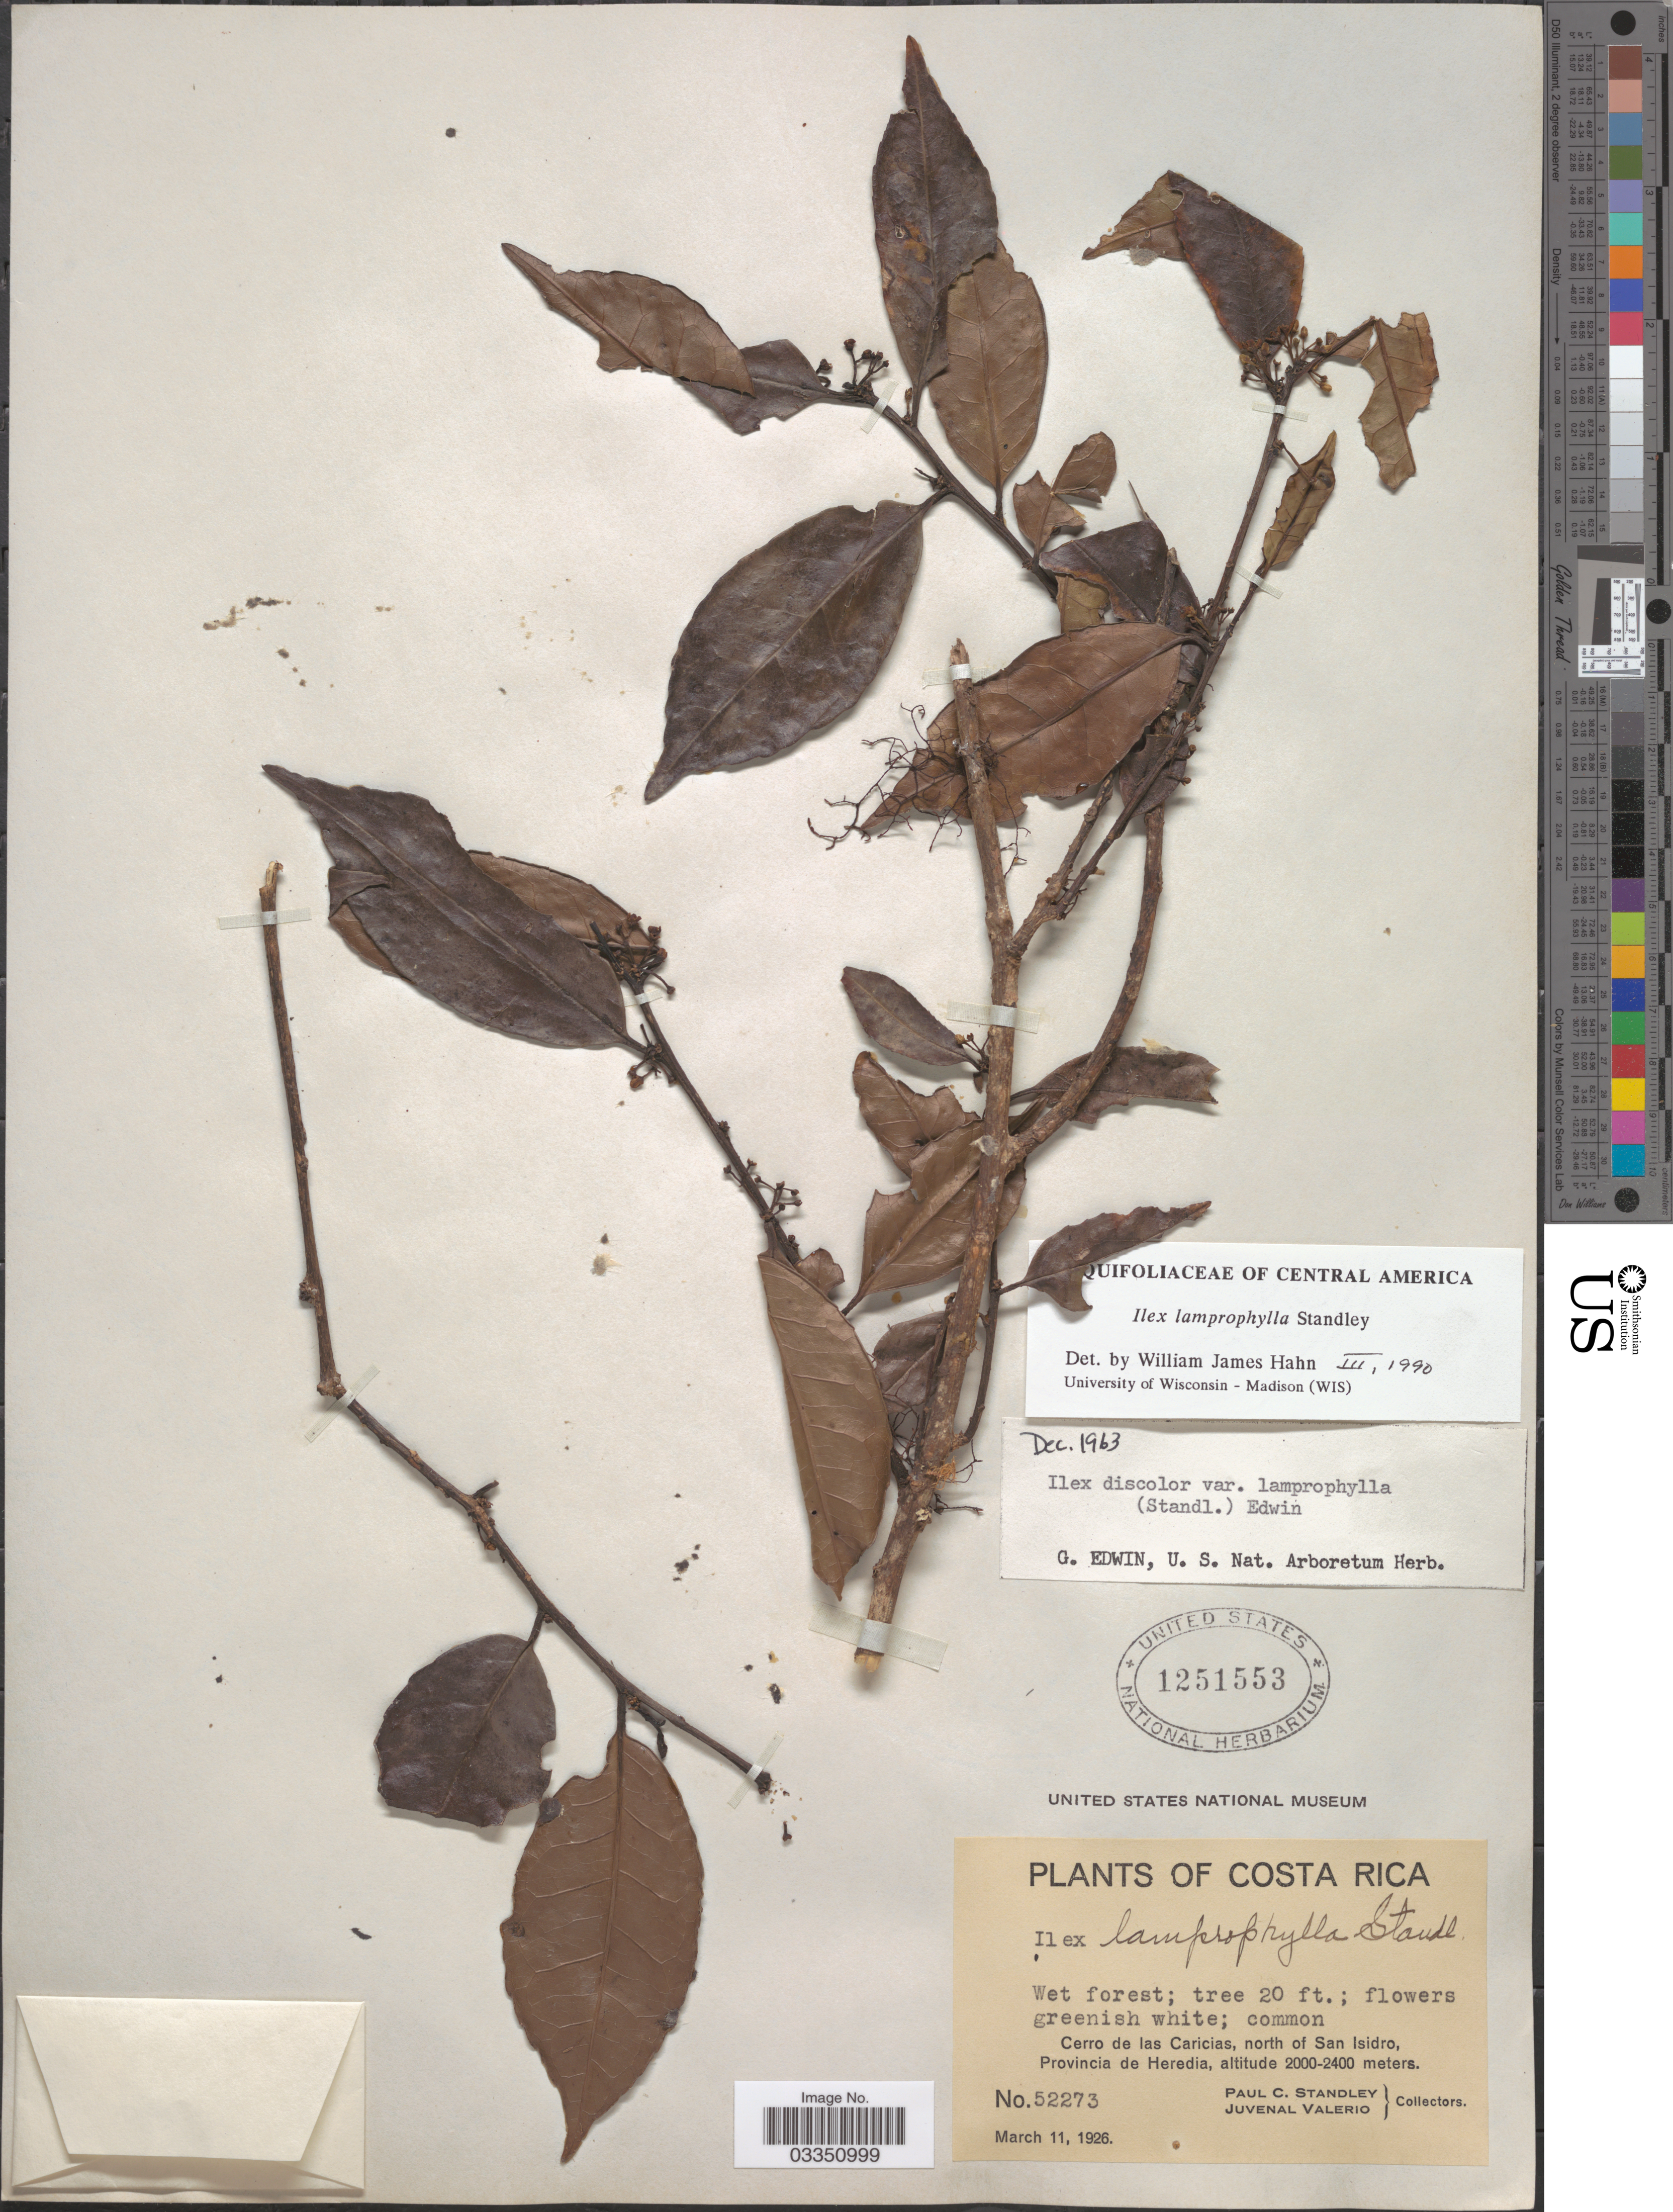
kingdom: Plantae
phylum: Tracheophyta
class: Magnoliopsida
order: Aquifoliales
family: Aquifoliaceae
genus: Ilex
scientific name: Ilex lamprophylla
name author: Standl.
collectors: P. C. Standley & J. Valerio R.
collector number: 52273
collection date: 1926-03-11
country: Costa Rica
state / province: Heredia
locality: Cerro de las Caricias, north of San Isidro.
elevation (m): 2000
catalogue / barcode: US 1251553